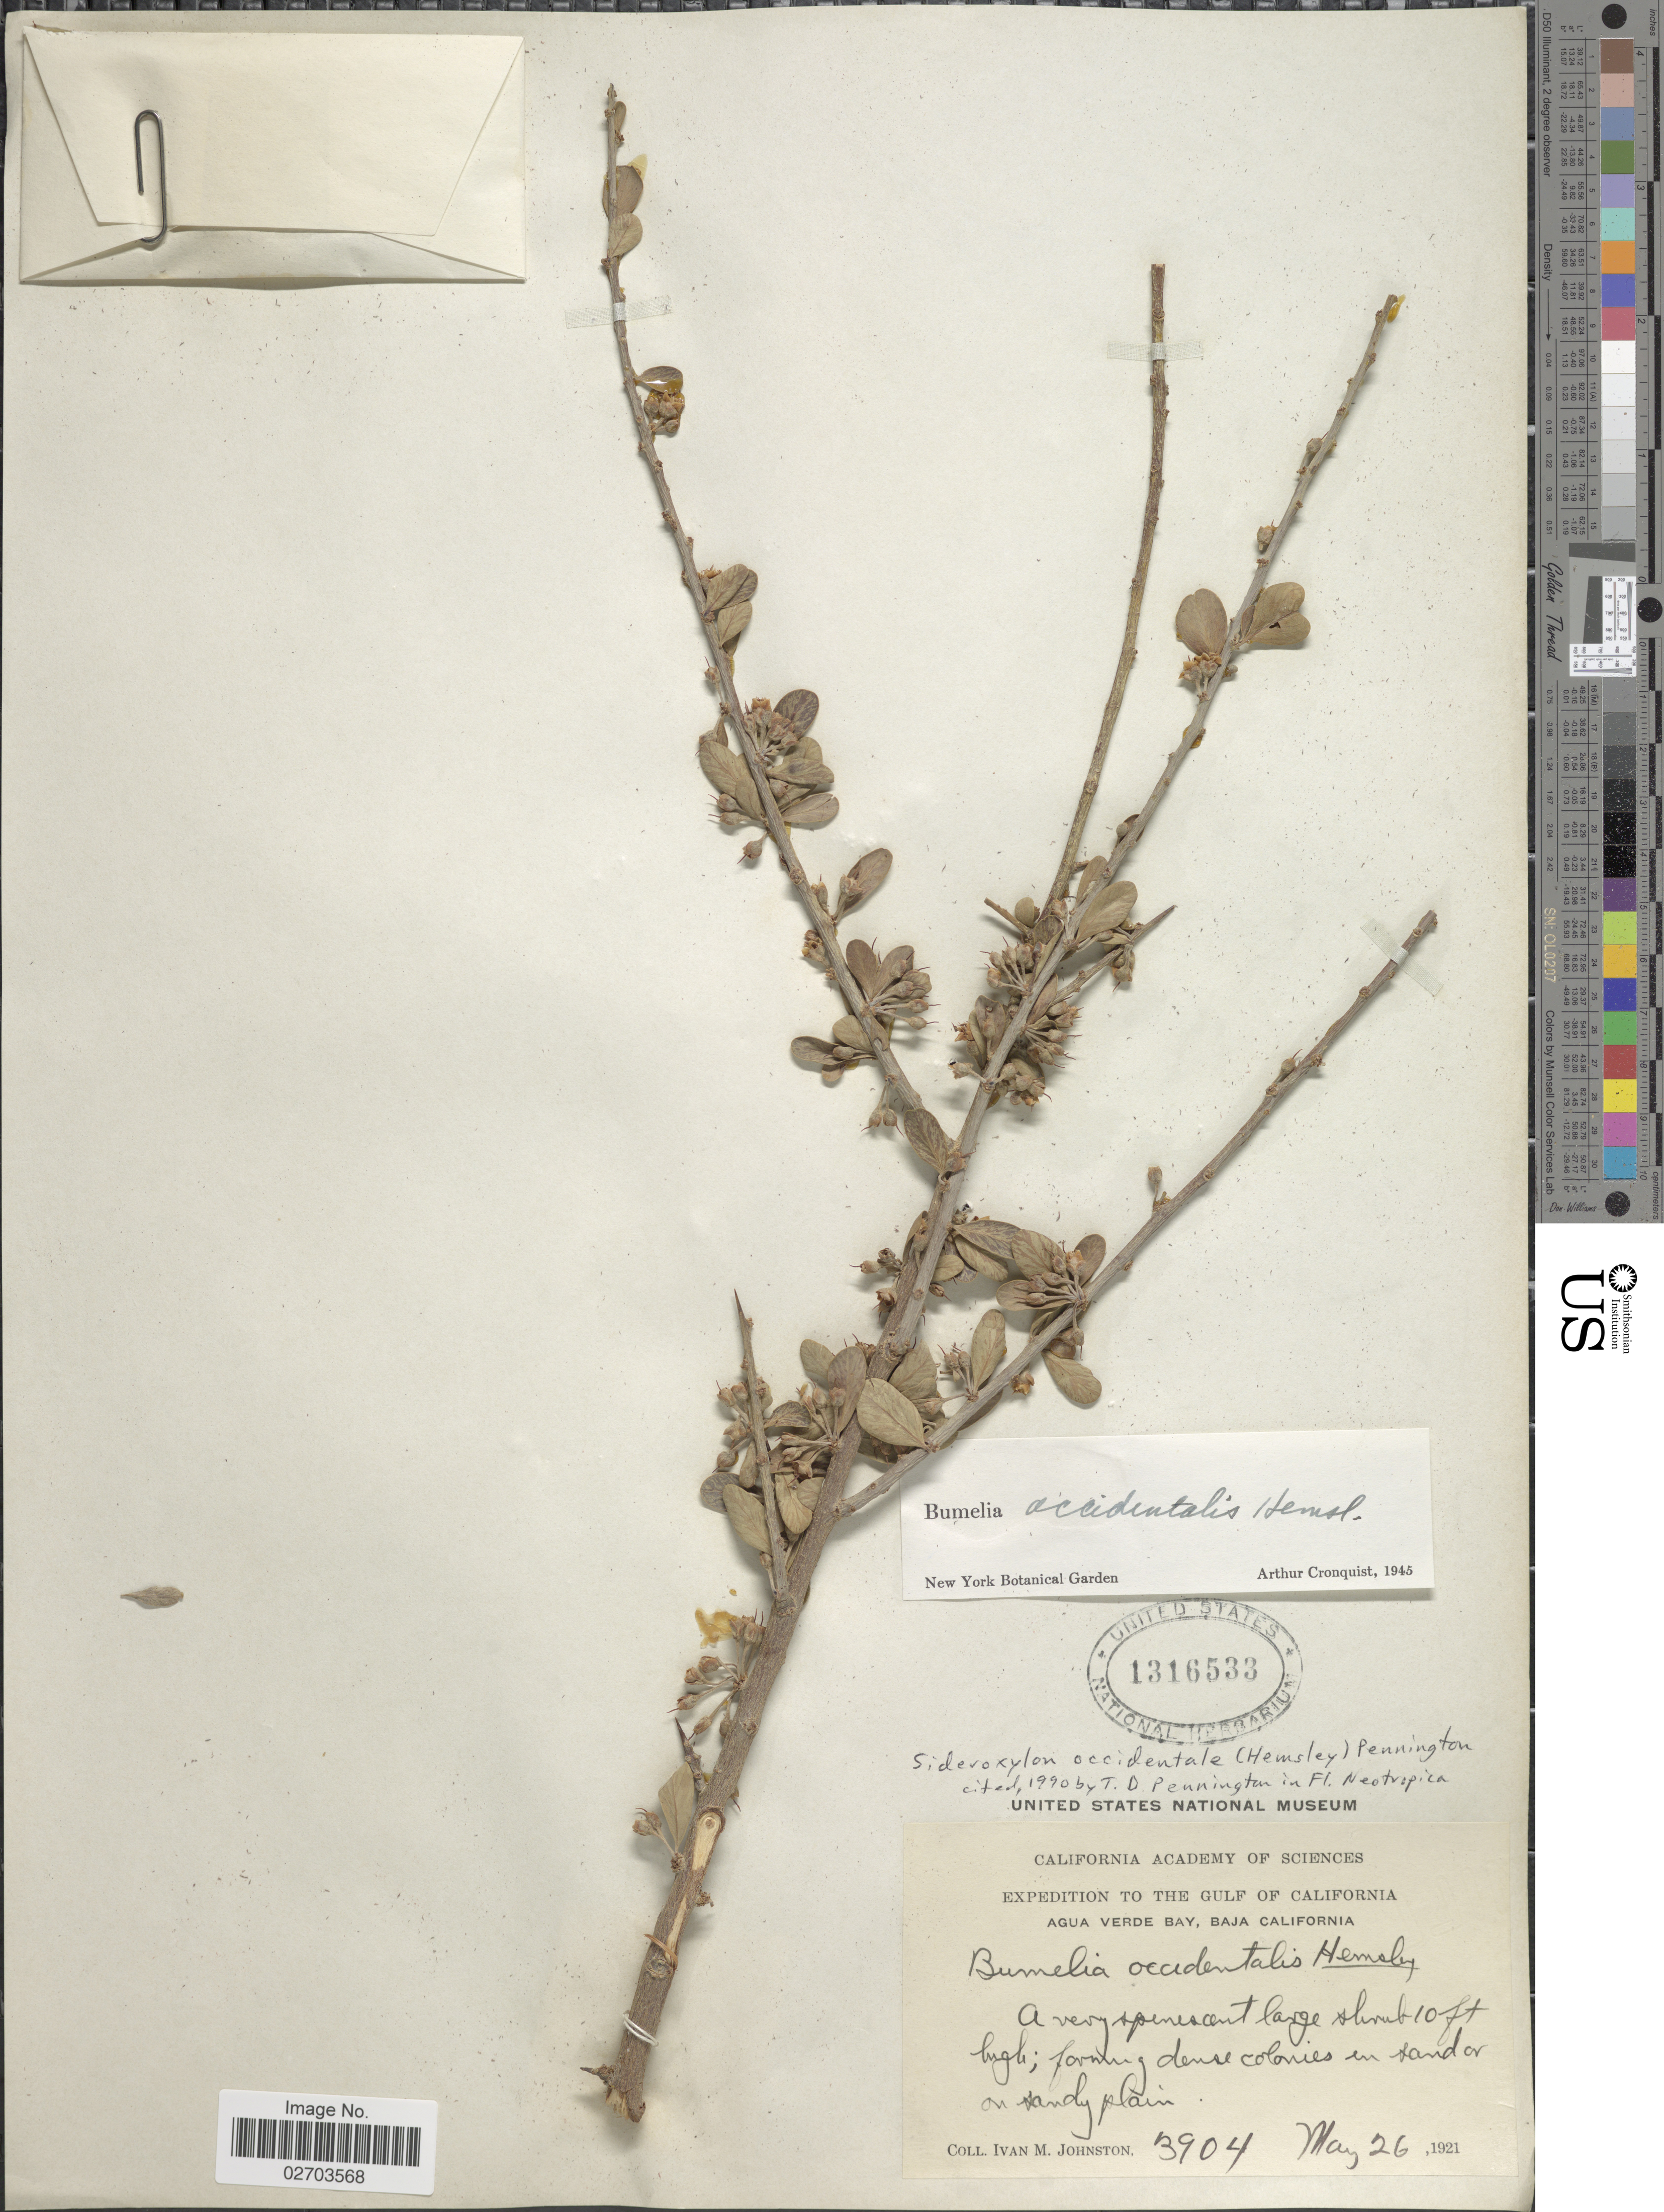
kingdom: Plantae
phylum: Tracheophyta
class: Magnoliopsida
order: Ericales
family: Sapotaceae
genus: Sideroxylon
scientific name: Sideroxylon occidentale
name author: (Hemsl.) T.D. Penn.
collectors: I.M. Johnston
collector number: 3904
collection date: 1921-05-26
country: Mexico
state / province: Baja California Sur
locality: The Gulf of California, Agua Verde Bay.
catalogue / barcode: US 1316533